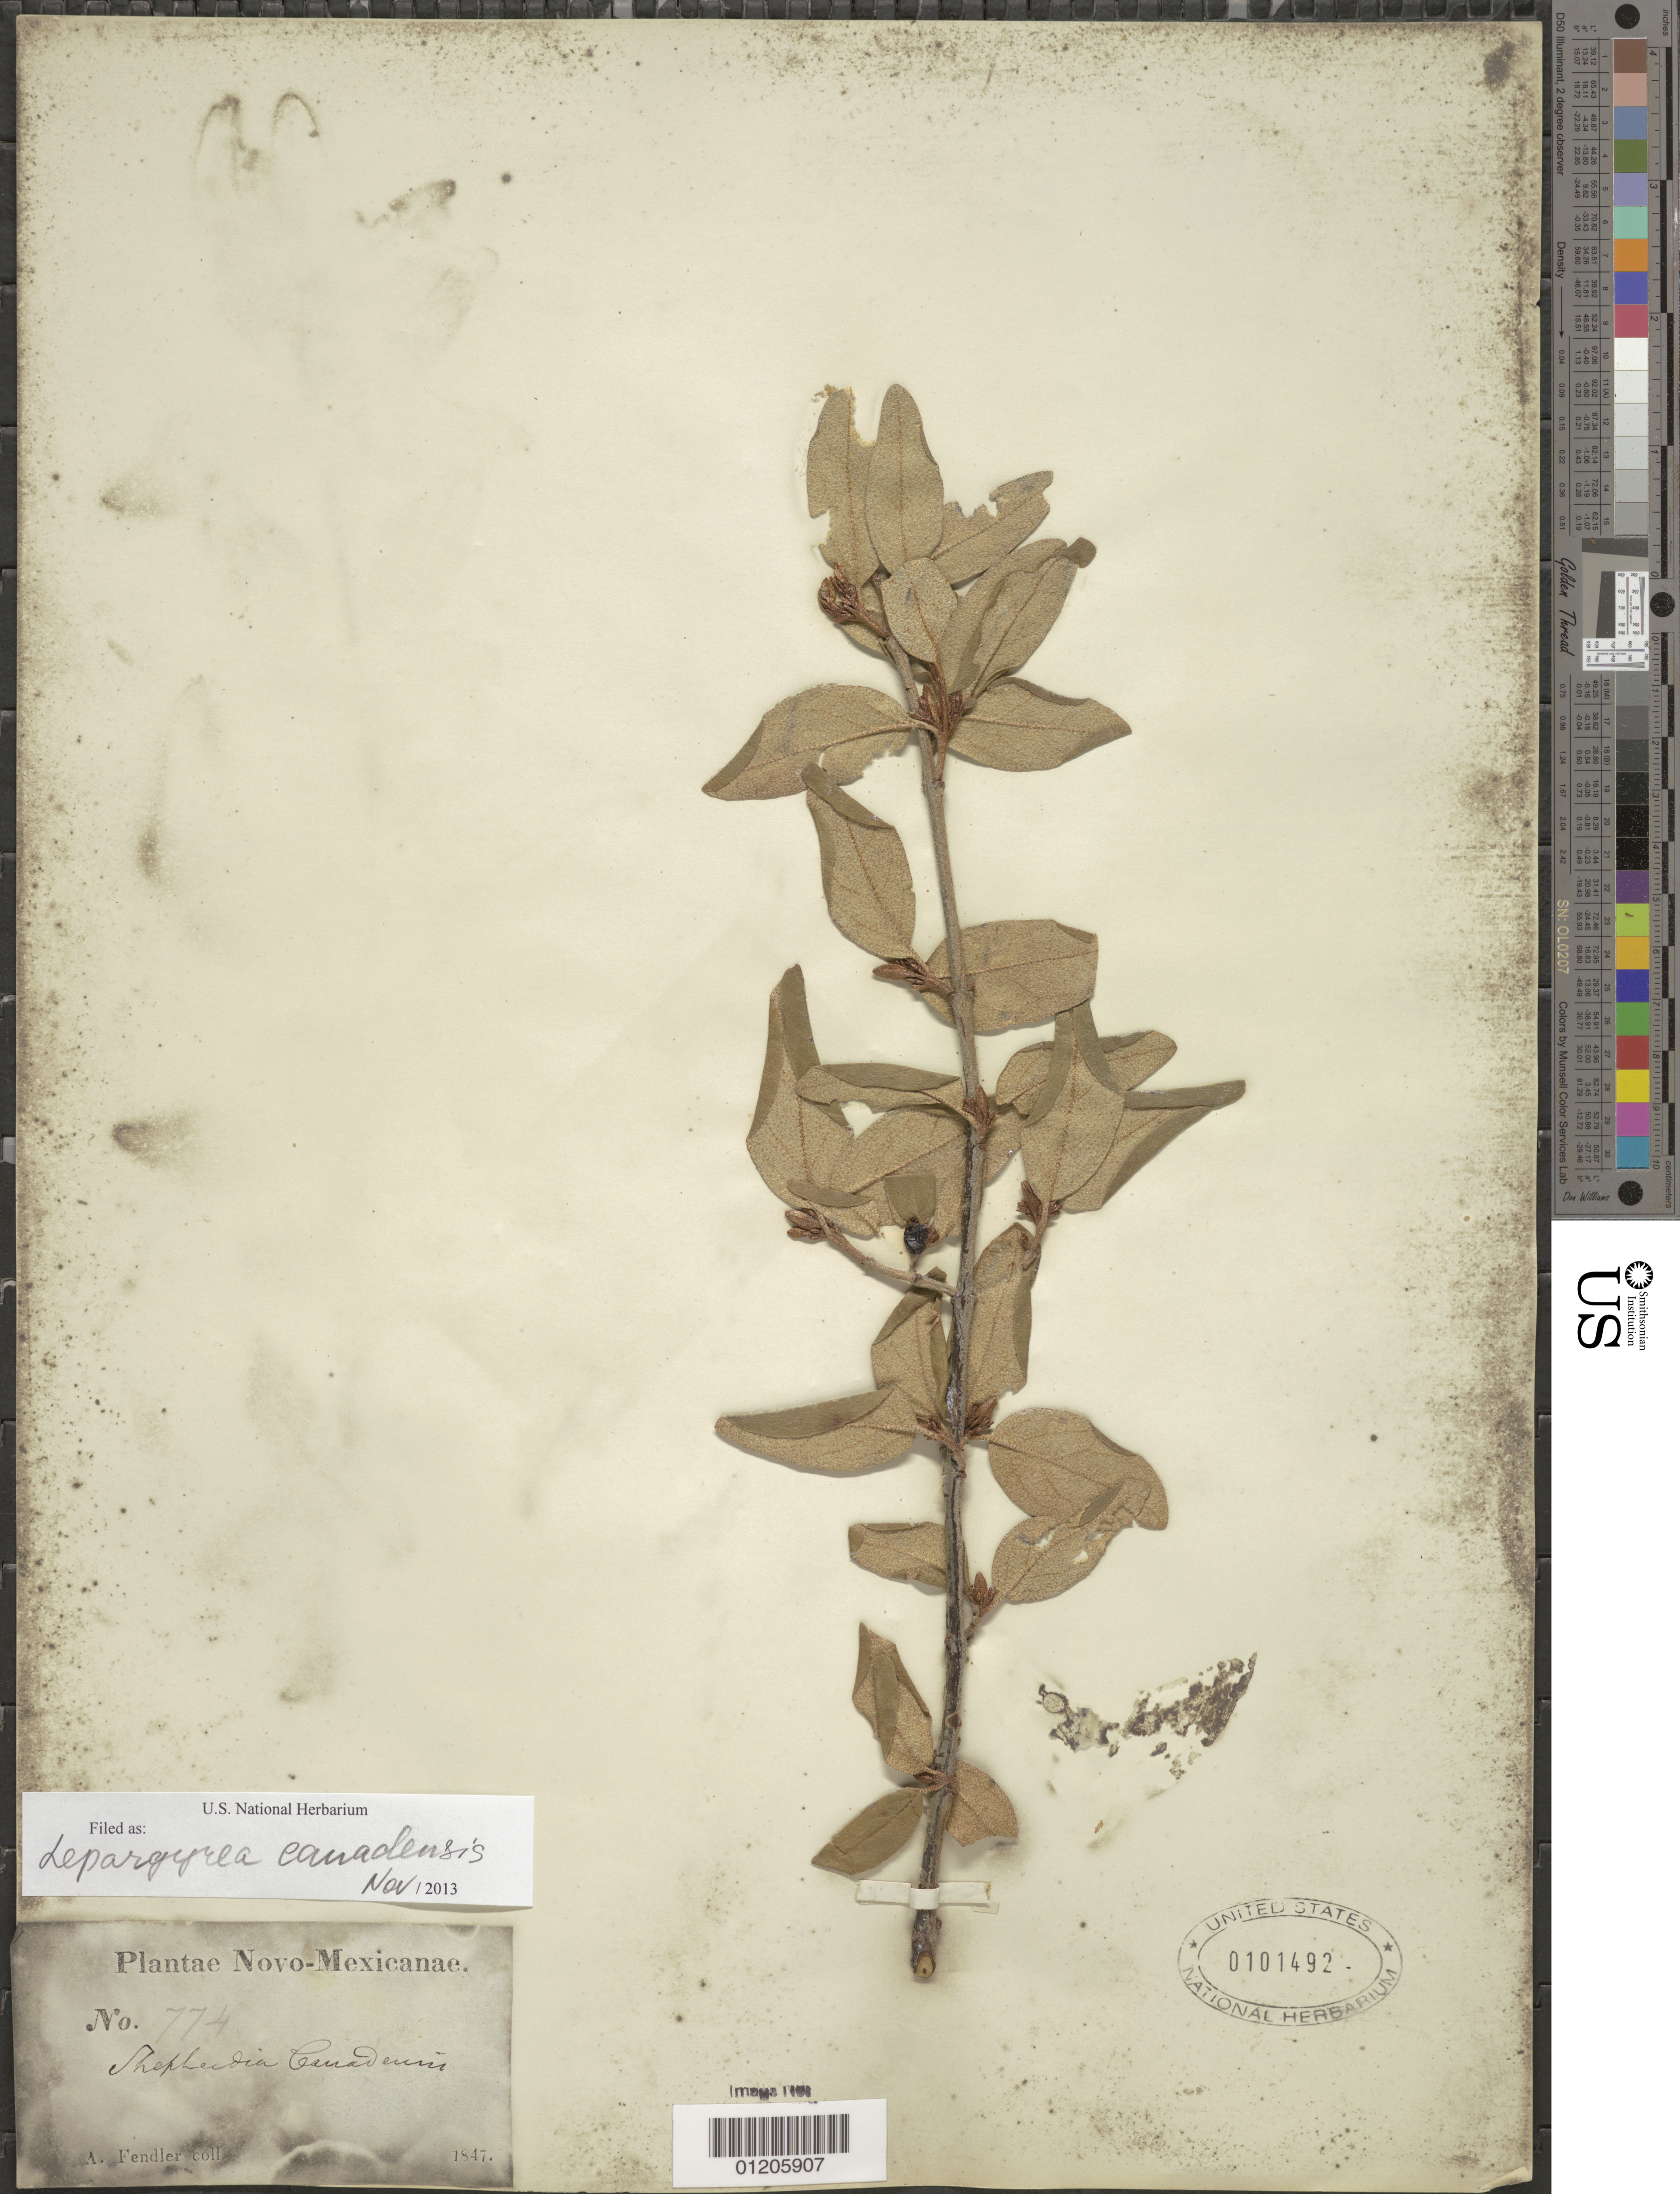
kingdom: Plantae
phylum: Tracheophyta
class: Magnoliopsida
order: Rosales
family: Elaeagnaceae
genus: Shepherdia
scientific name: Shepherdia canadensis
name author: (L.) Nutt.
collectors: A. Fendler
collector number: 774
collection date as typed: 1847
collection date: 1847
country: United States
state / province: New Mexico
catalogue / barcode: US 101492